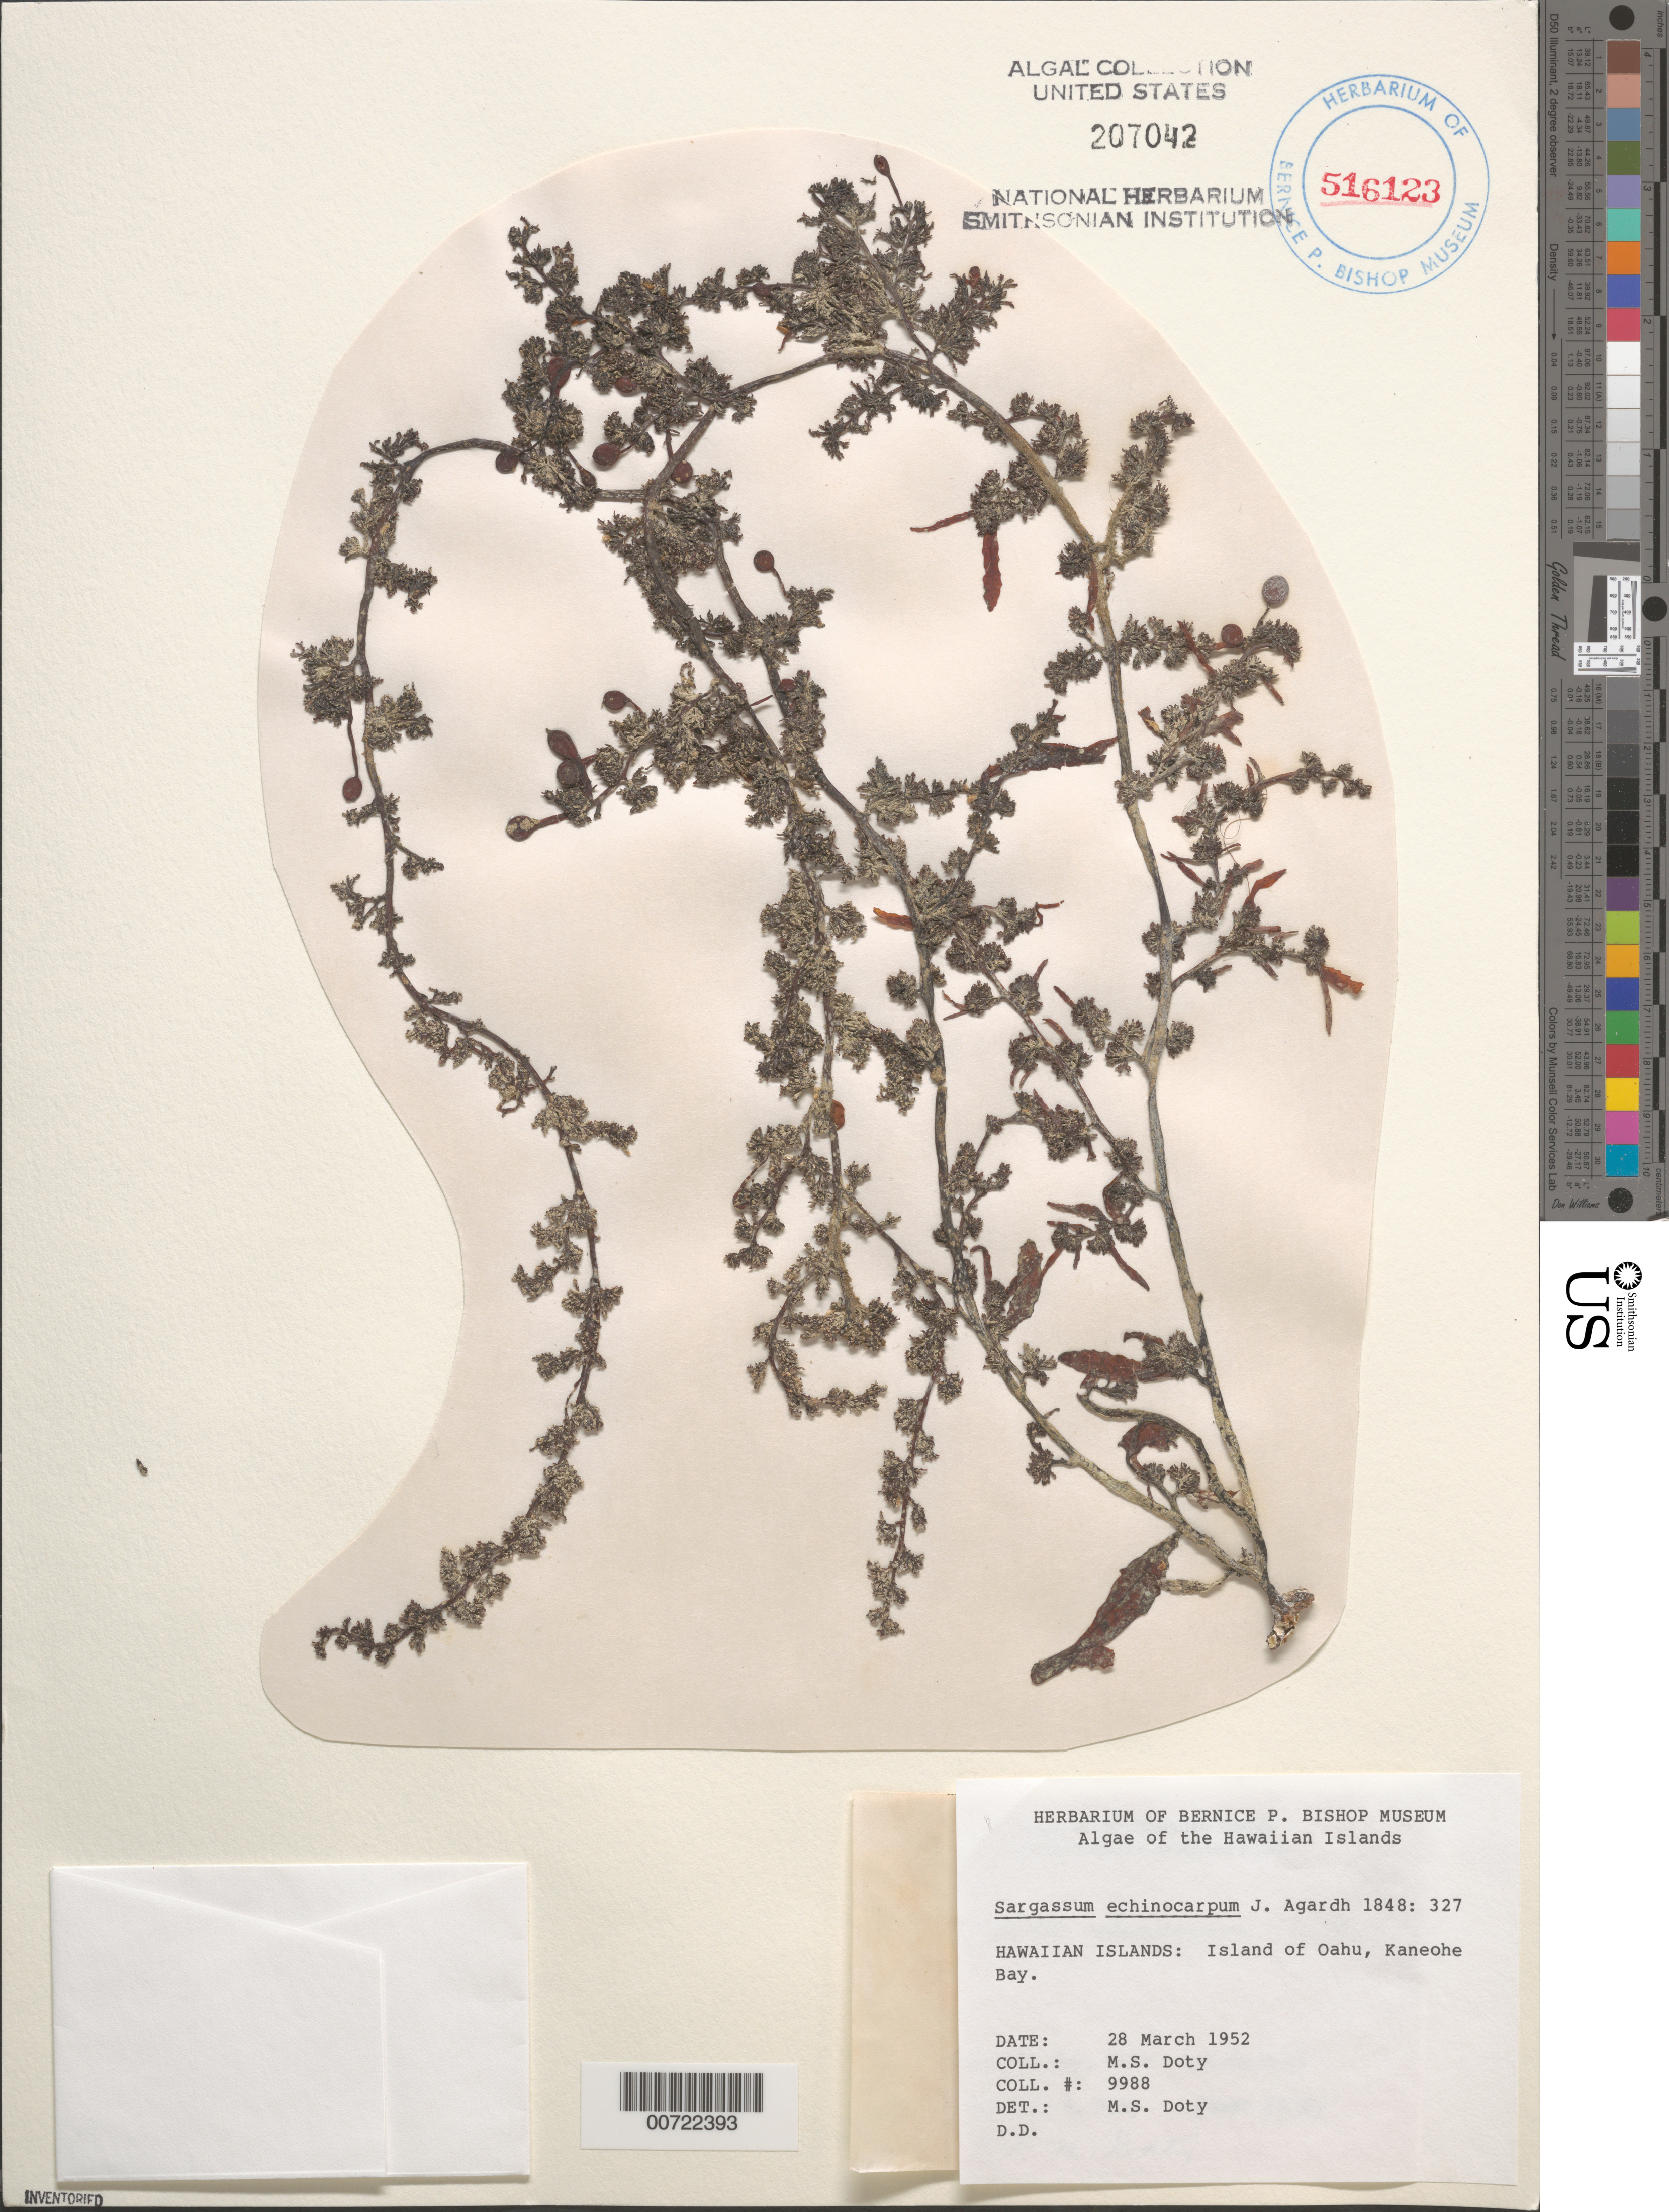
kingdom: Chromista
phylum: Ochrophyta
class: Phaeophyceae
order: Fucales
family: Sargassaceae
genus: Sargassum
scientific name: Sargassum aquifolium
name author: (Turner) C. Agardh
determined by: Algae name updating Project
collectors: M. S. Doty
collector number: MSD 9988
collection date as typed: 28 Mar 1952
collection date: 1952-03-28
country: United States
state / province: Hawaii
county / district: Honolulu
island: Oahu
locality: Kaneohe Bay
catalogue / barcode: US 207042